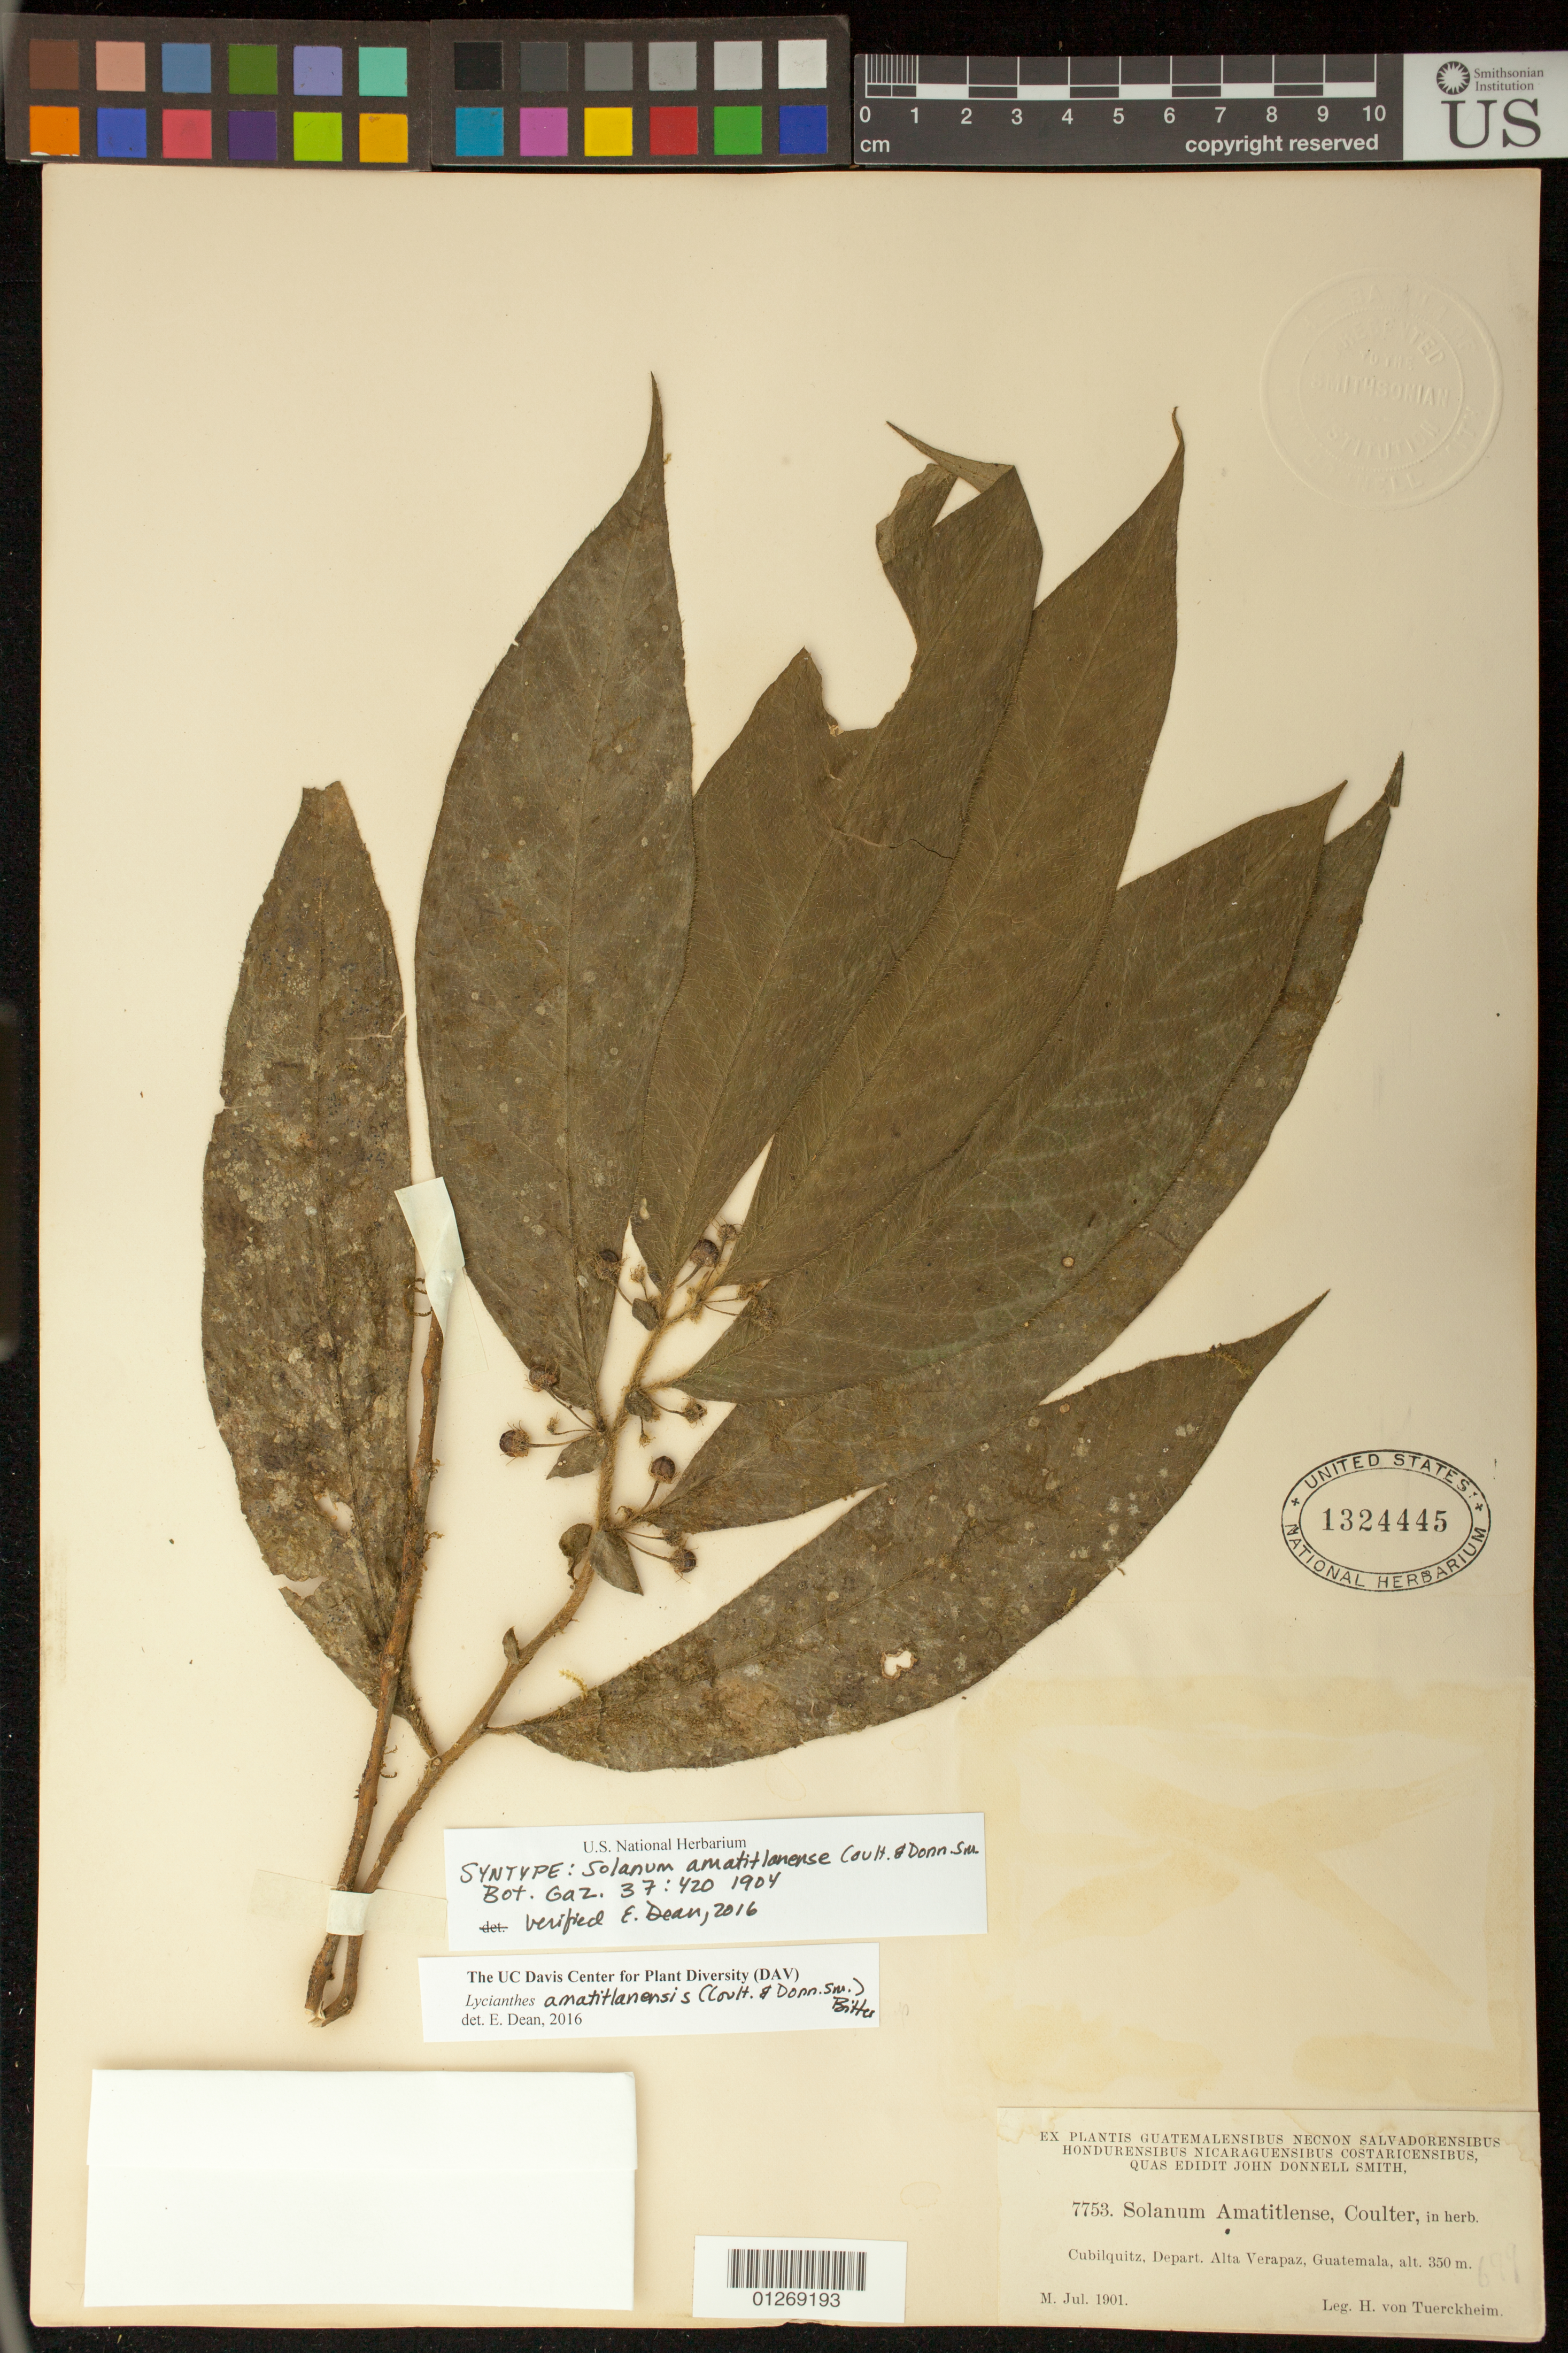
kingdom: Plantae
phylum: Tracheophyta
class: Magnoliopsida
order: Solanales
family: Solanaceae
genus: Solanum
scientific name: Solanum amatitlanense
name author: J.M. Coult. & Donn. Sm.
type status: Syntype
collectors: H. von Türckheim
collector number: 7753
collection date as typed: Jul 1901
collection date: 1901-07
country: Guatemala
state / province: Alta Verapaz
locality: Cubilquitz, Depart. Alta Verapaz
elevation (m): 350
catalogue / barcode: US 1324445